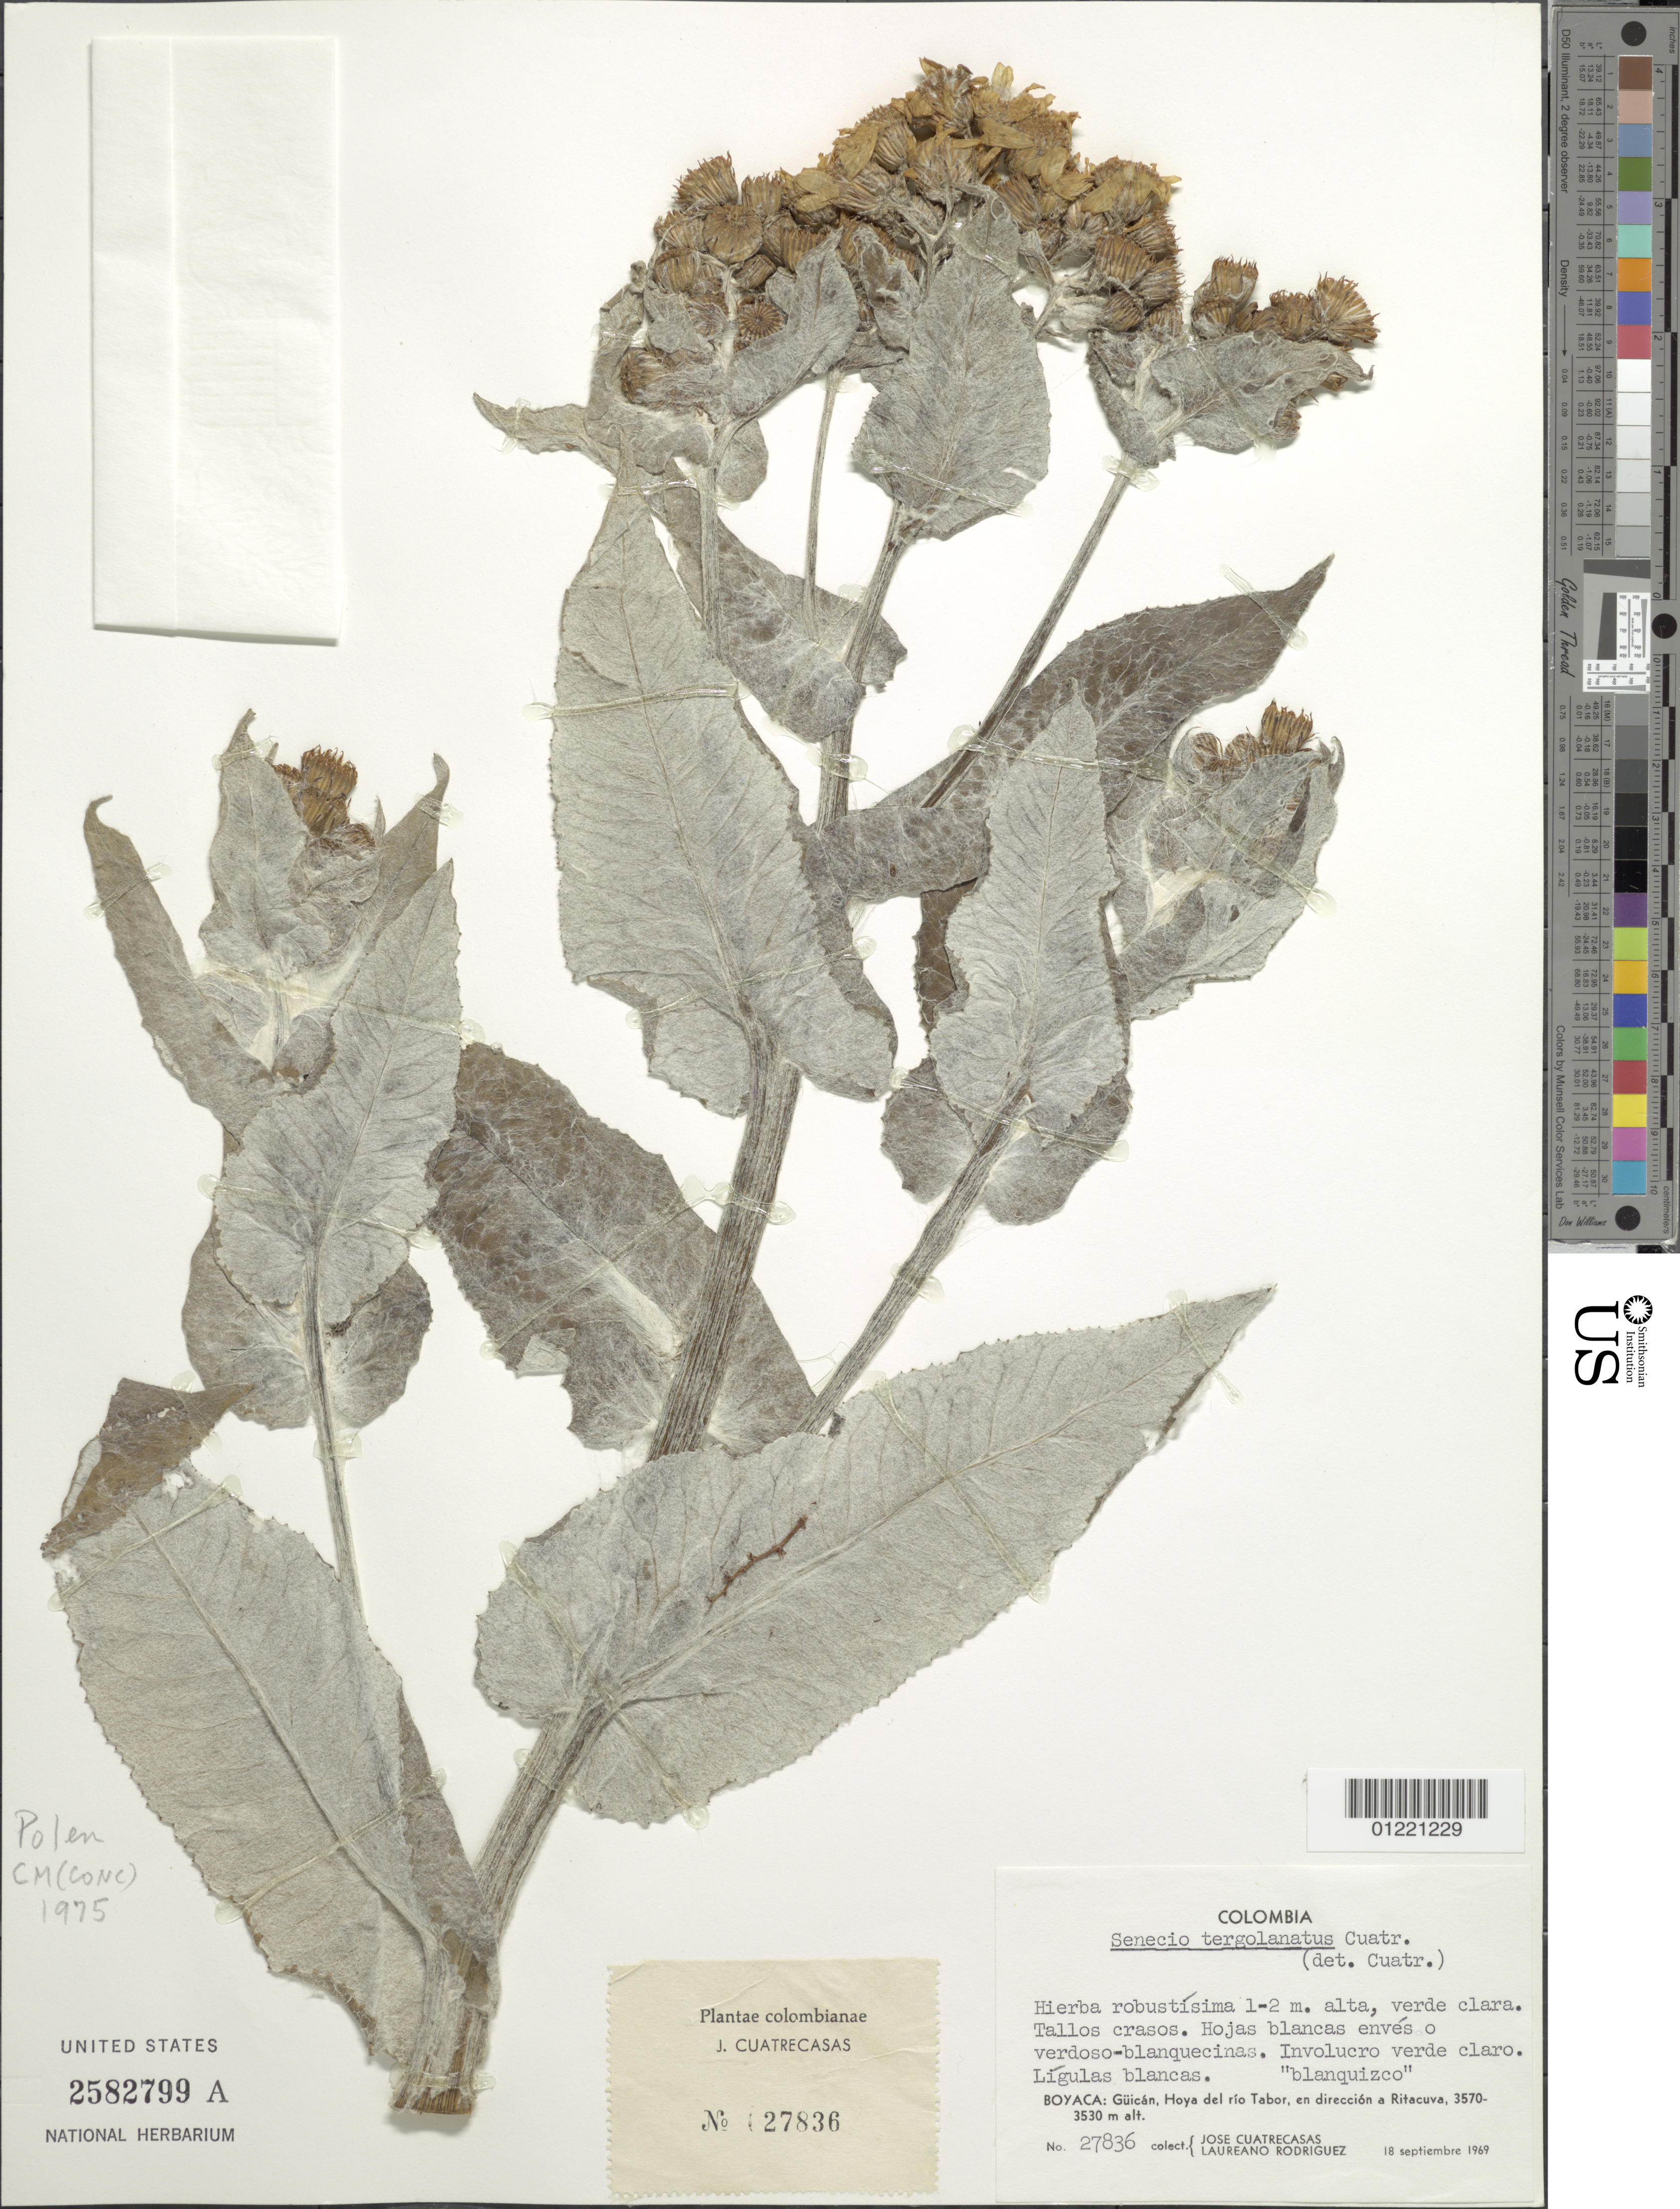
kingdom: Plantae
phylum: Tracheophyta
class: Magnoliopsida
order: Asterales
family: Asteraceae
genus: Senecio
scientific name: Senecio tergolanatus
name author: Cuatrec.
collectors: J. Cuatrecasas & L. Rodriguez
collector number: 27836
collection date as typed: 18-Sep-69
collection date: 1969-09-18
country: Colombia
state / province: Boyacá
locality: Güicán, Hoya del río Tabor, en dirección a Ritacuva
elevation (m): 3530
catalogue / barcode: US 2582799A